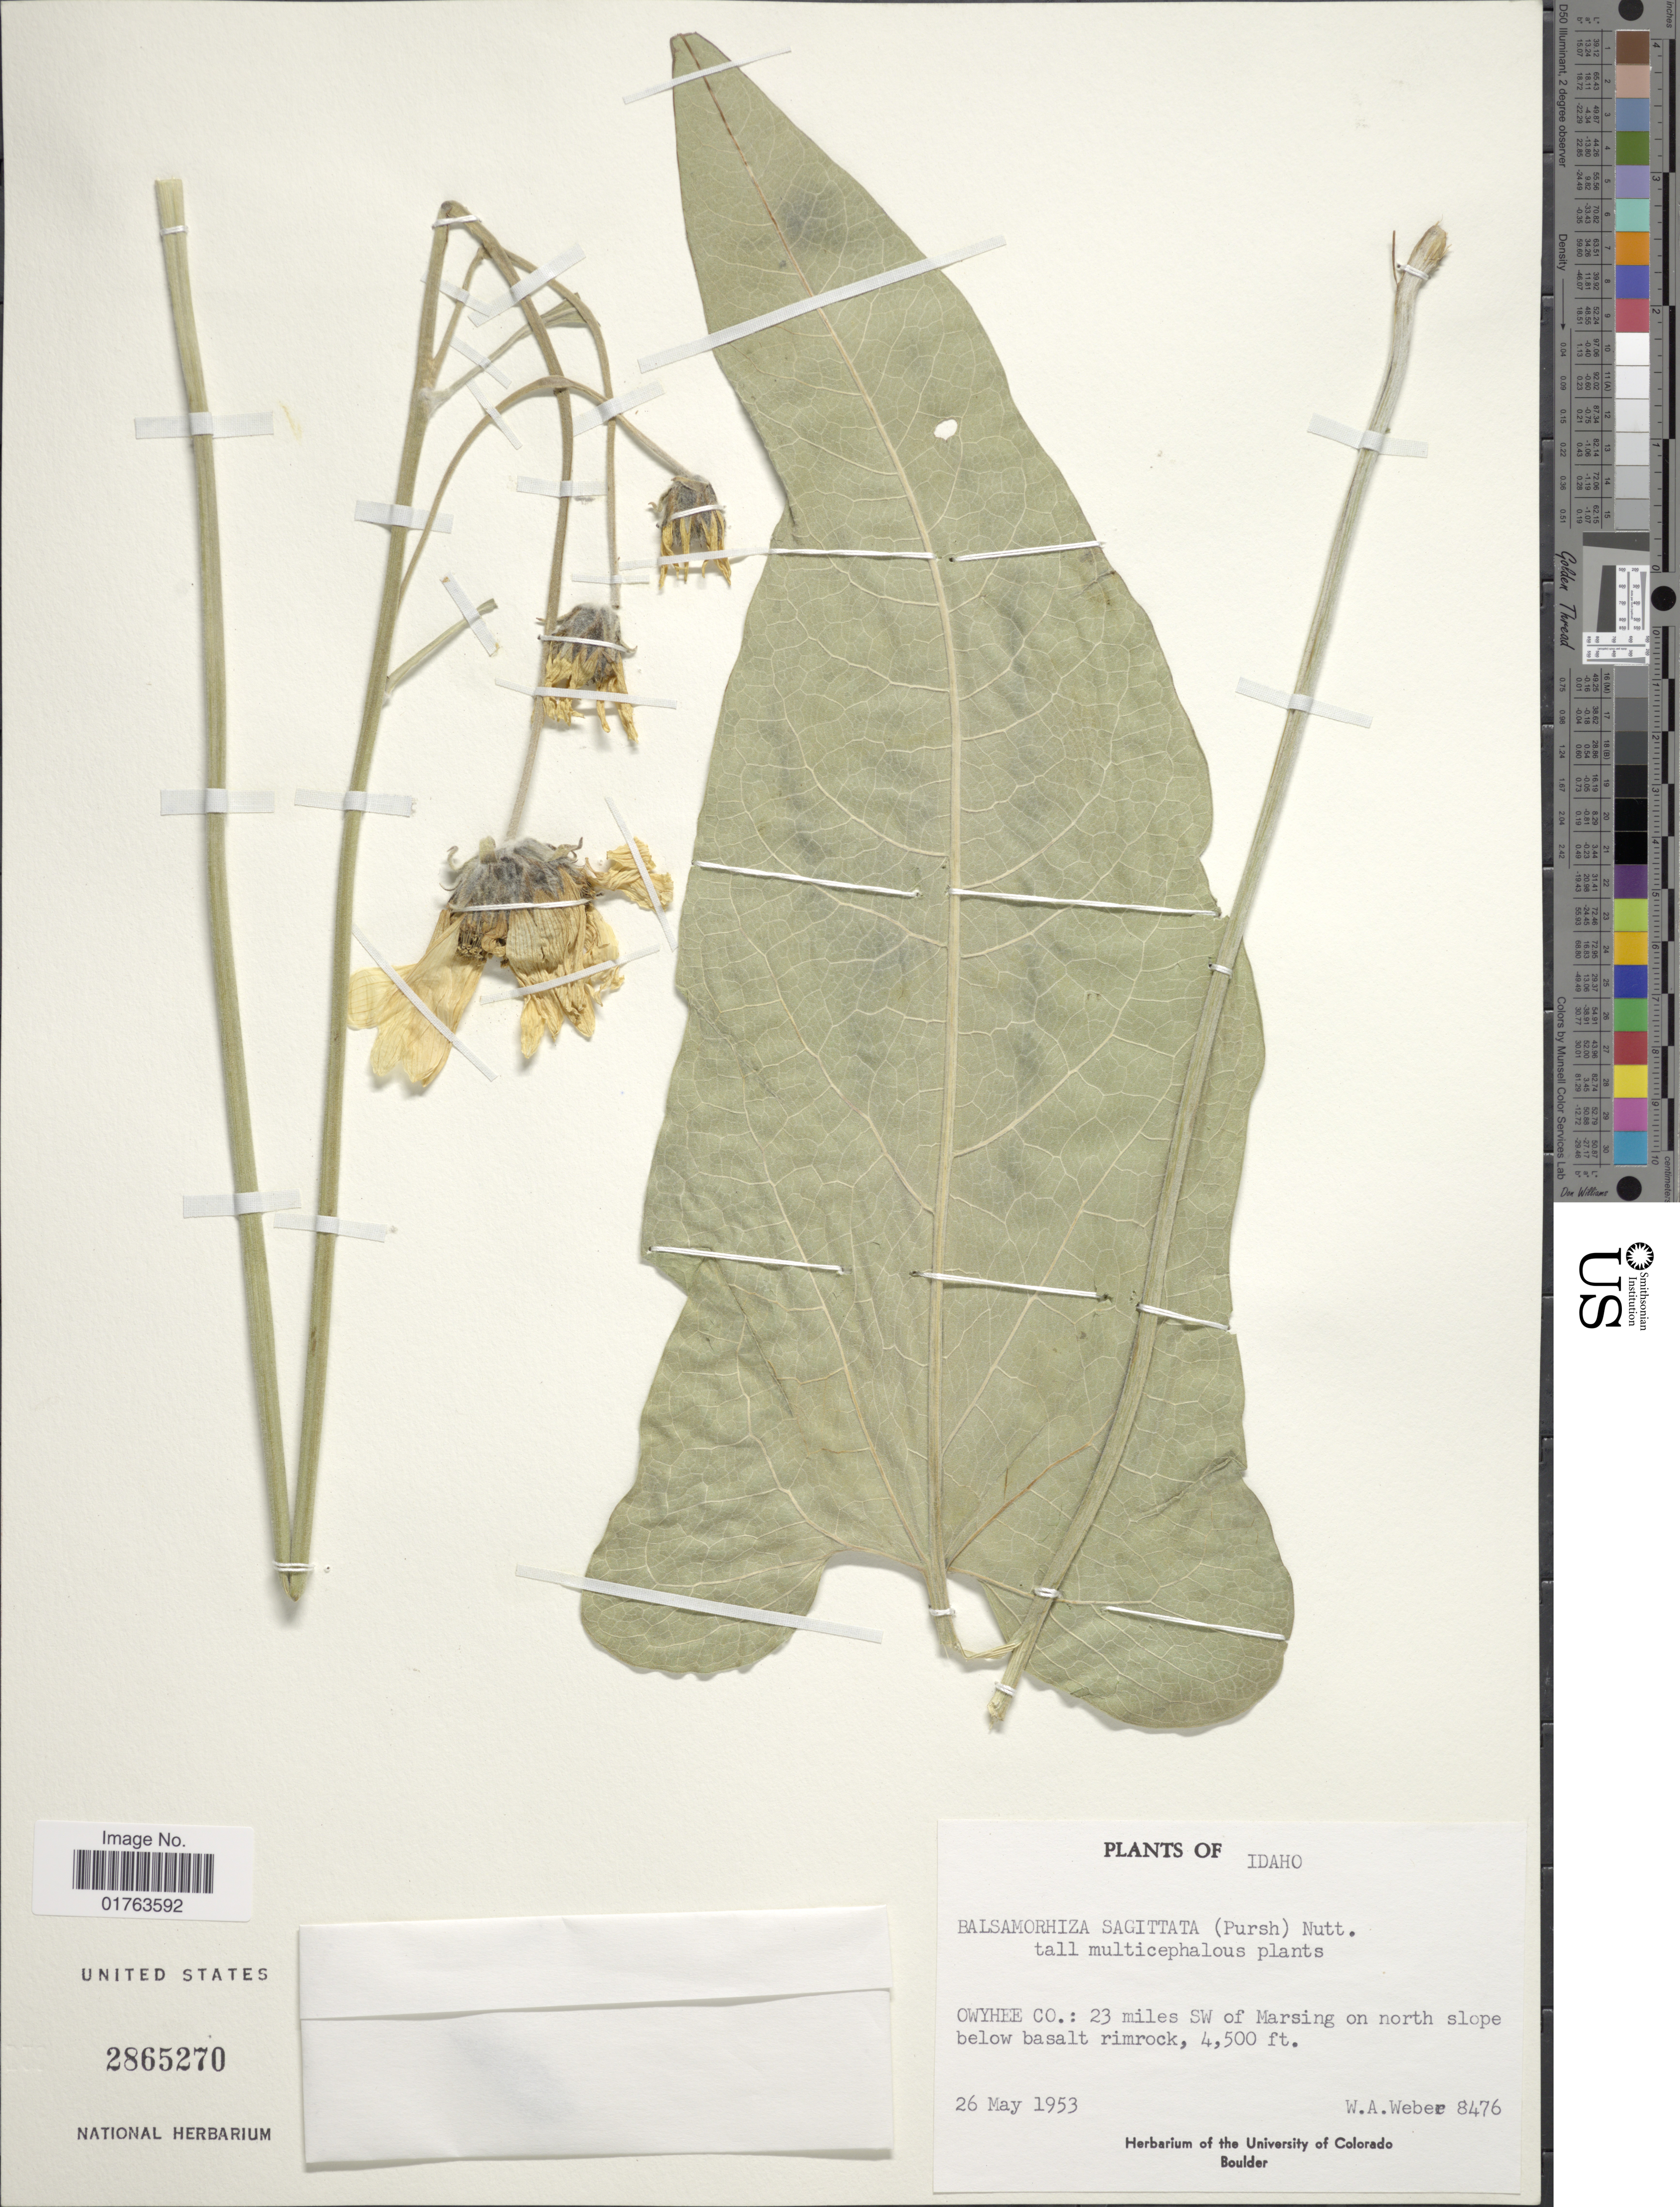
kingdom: Plantae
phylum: Tracheophyta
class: Magnoliopsida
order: Asterales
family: Asteraceae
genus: Balsamorhiza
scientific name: Balsamorhiza sagittata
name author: (Pursh) Nutt.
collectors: W. A. Weber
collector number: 8476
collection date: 1953-05-26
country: United States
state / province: Idaho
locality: Owyhee Co.: 23 miles SW of Marsing on north slope below basalt rimmock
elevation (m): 1372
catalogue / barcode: US 2865270